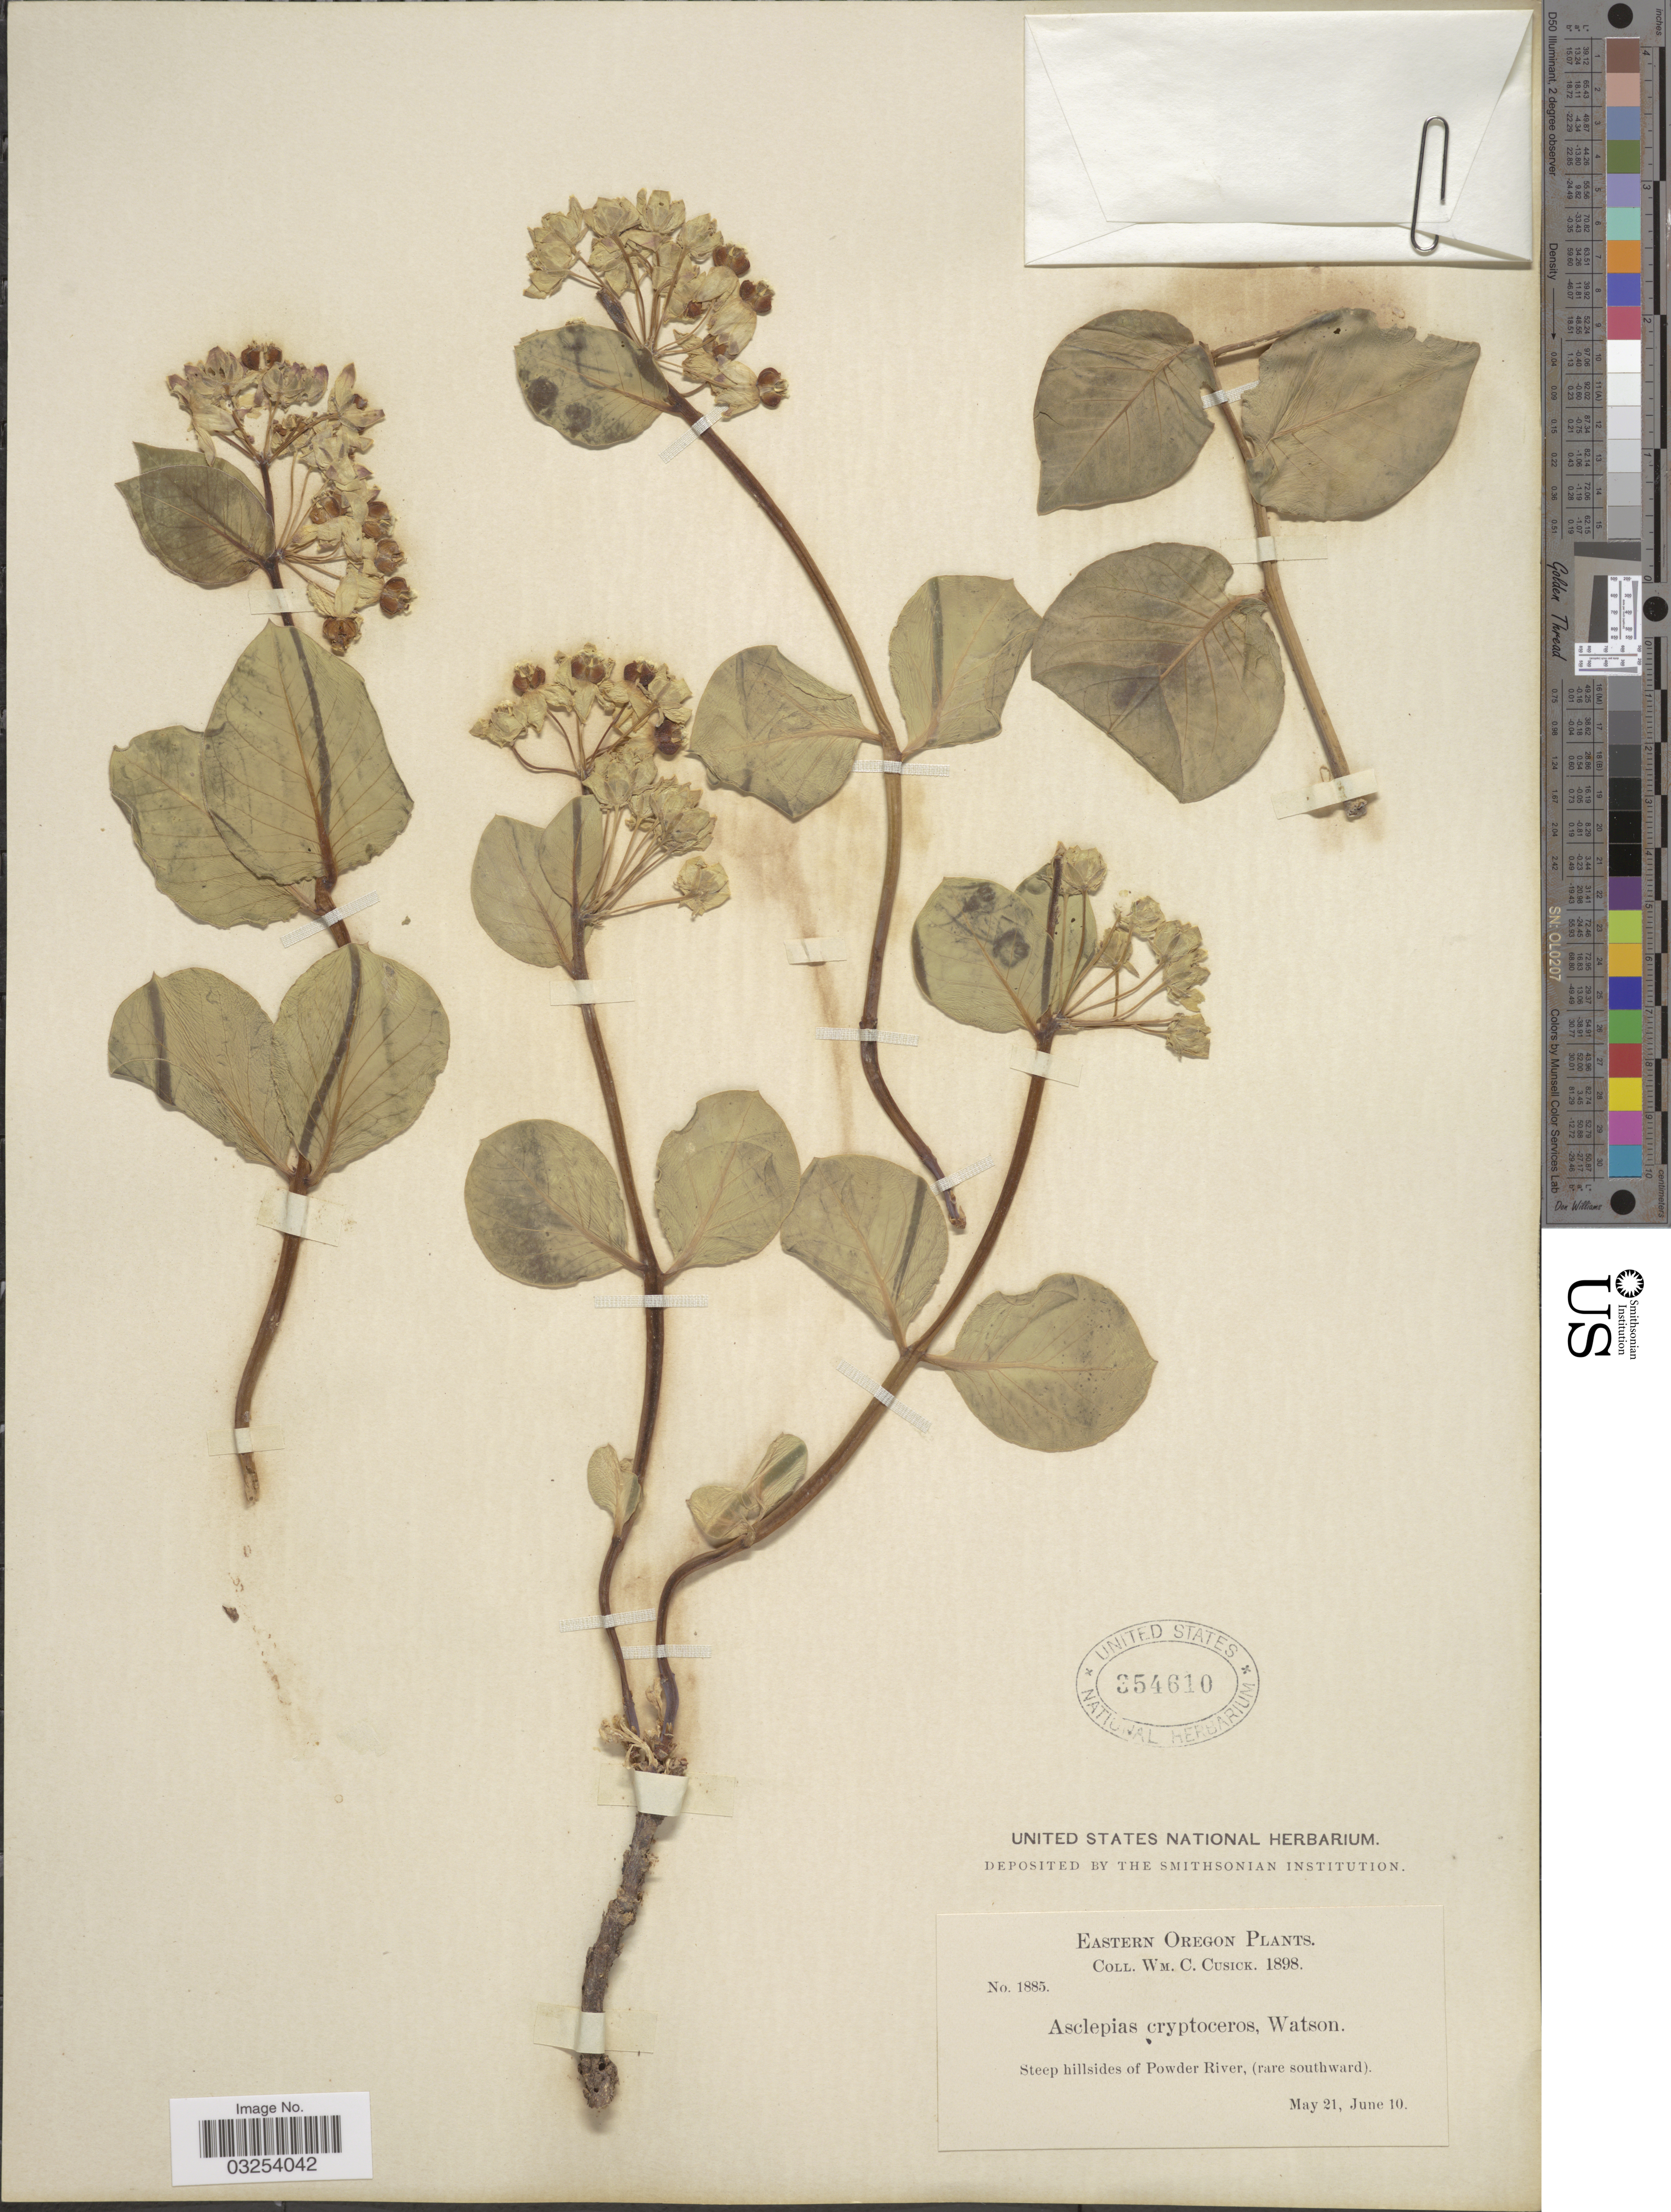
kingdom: Plantae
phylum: Tracheophyta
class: Magnoliopsida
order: Gentianales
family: Apocynaceae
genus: Asclepias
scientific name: Asclepias cryptoceras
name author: S. Watson in C. King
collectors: W. C. Cusick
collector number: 1885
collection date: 1898-05-21/1898-06-10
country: United States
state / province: Oregon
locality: Eastern Oregon. Steep hillsides of Powder River, (rare southward).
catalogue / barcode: US 354610